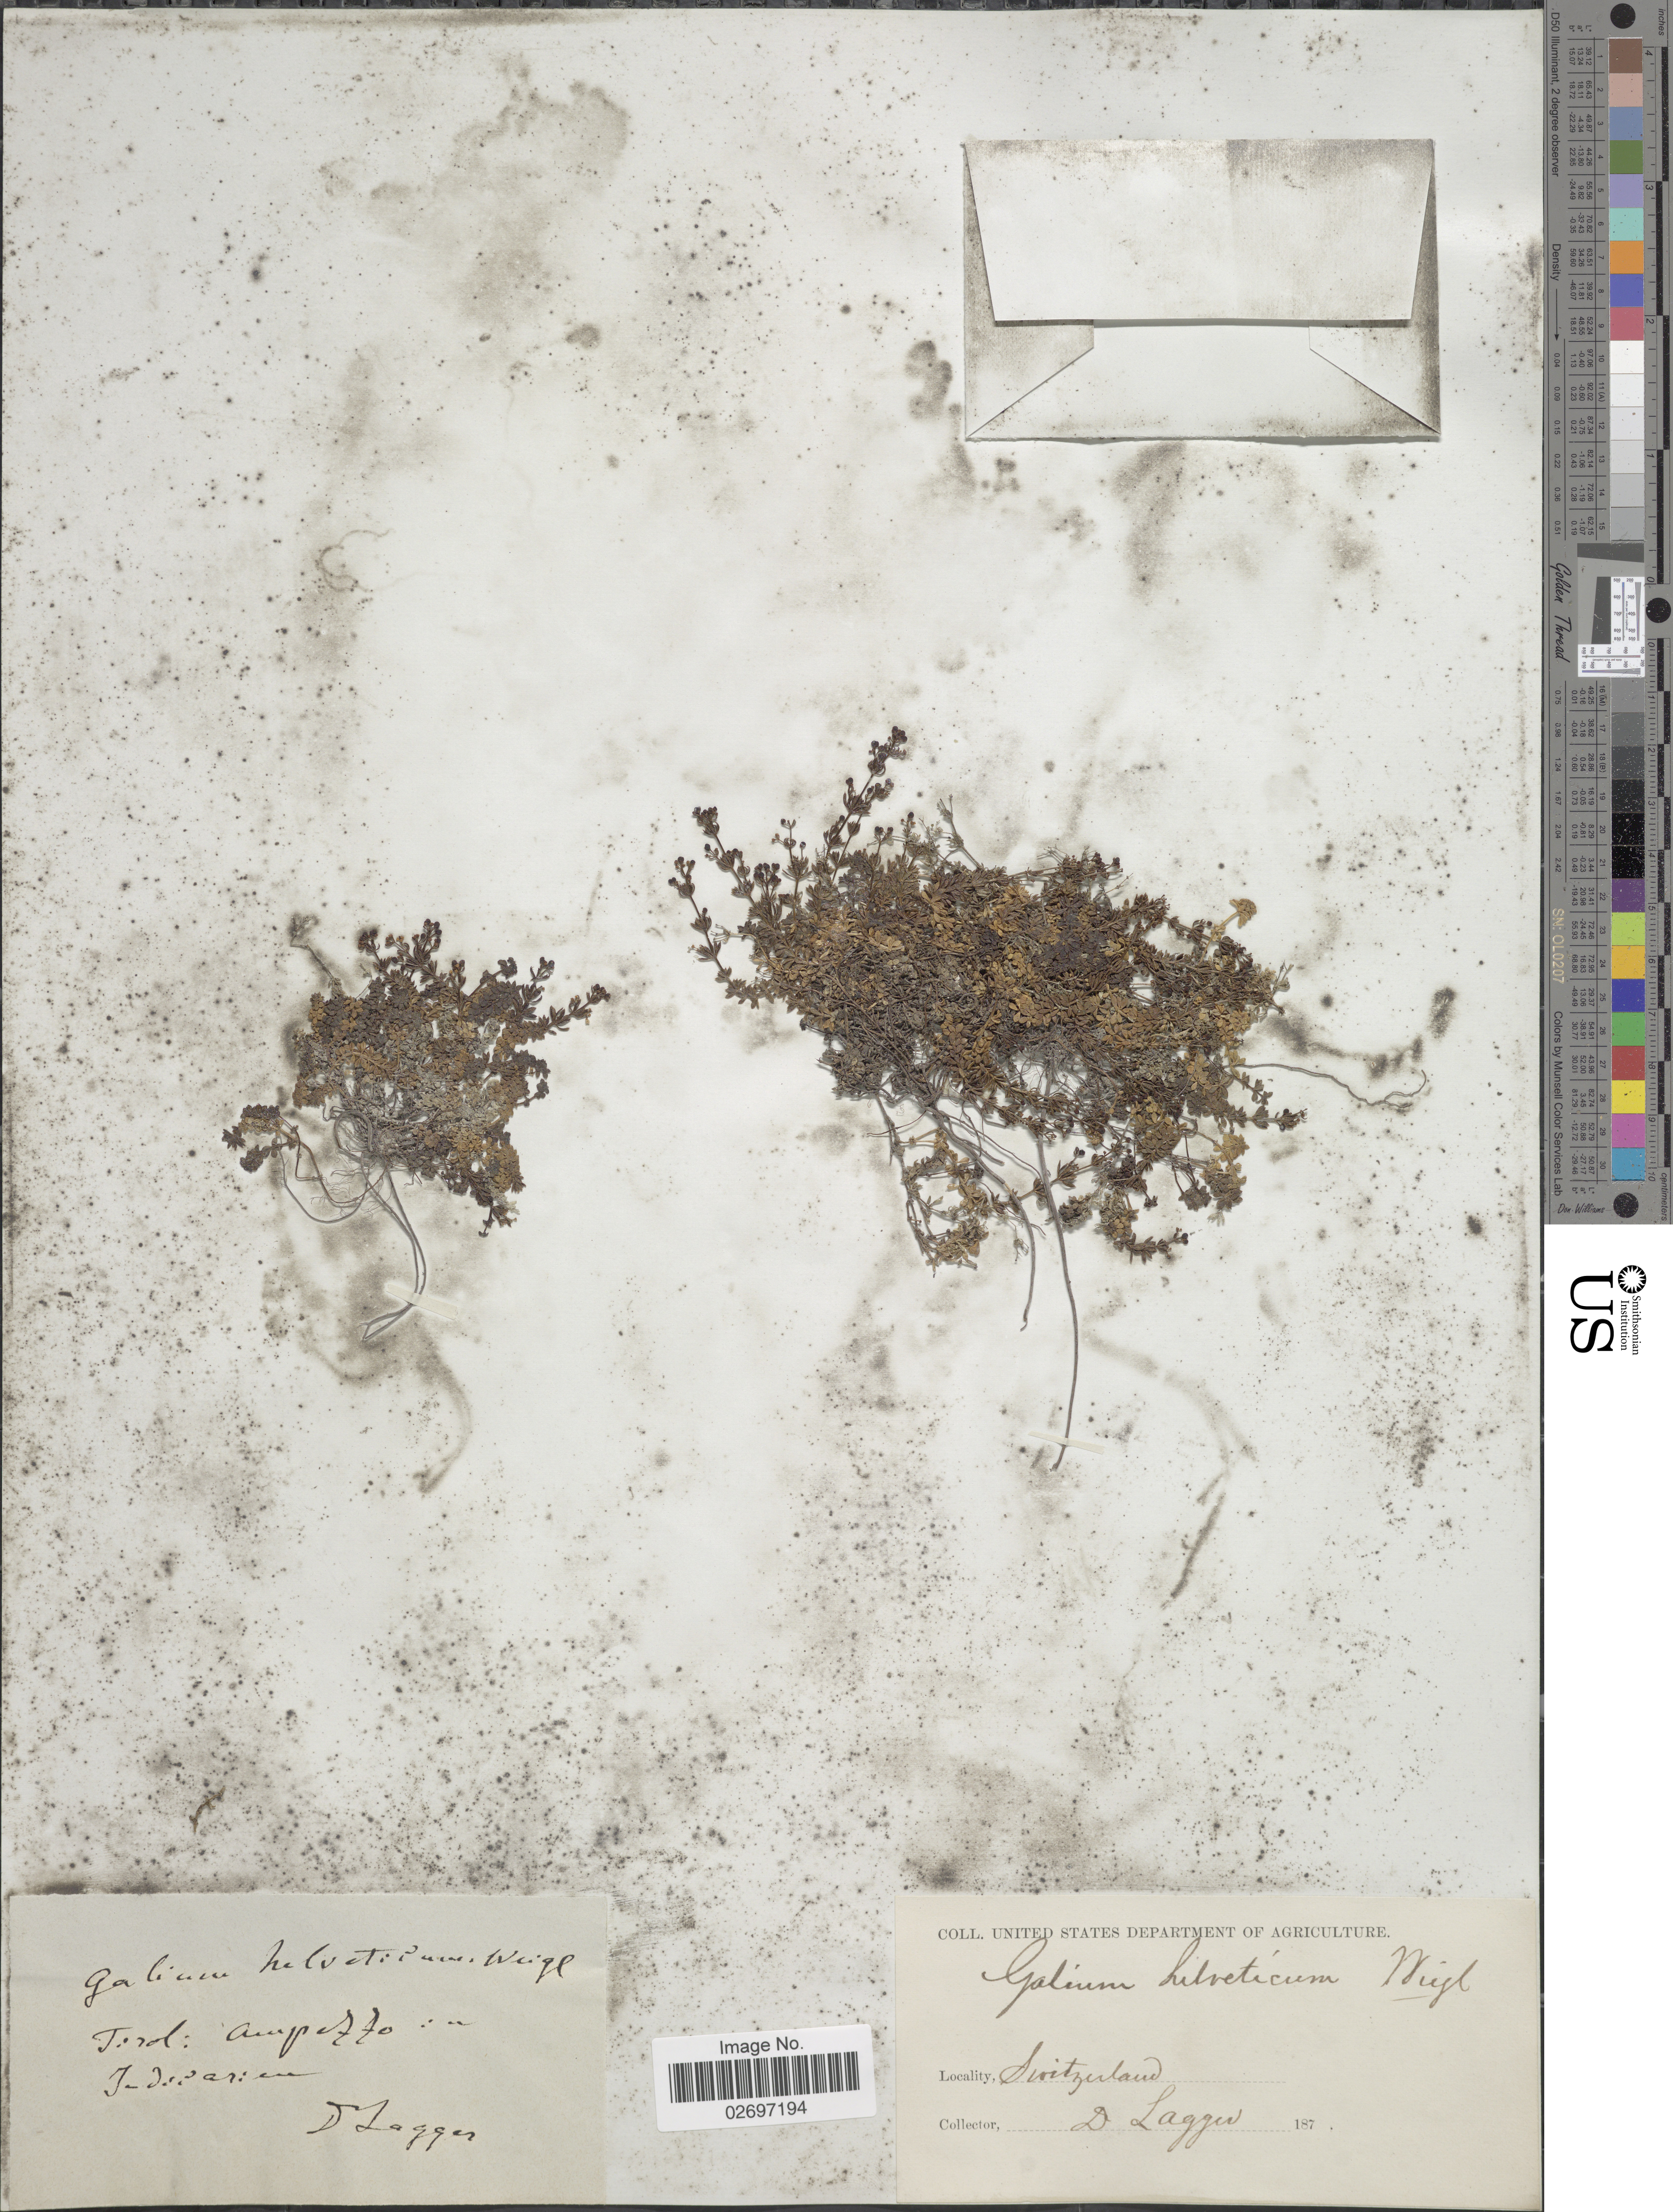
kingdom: Plantae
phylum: Tracheophyta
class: Magnoliopsida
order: Gentianales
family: Rubiaceae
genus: Galium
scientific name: Galium helveticum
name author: Weigel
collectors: F. J. Lagger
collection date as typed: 187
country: Italy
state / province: Veneto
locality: Tirol: Ampezzo